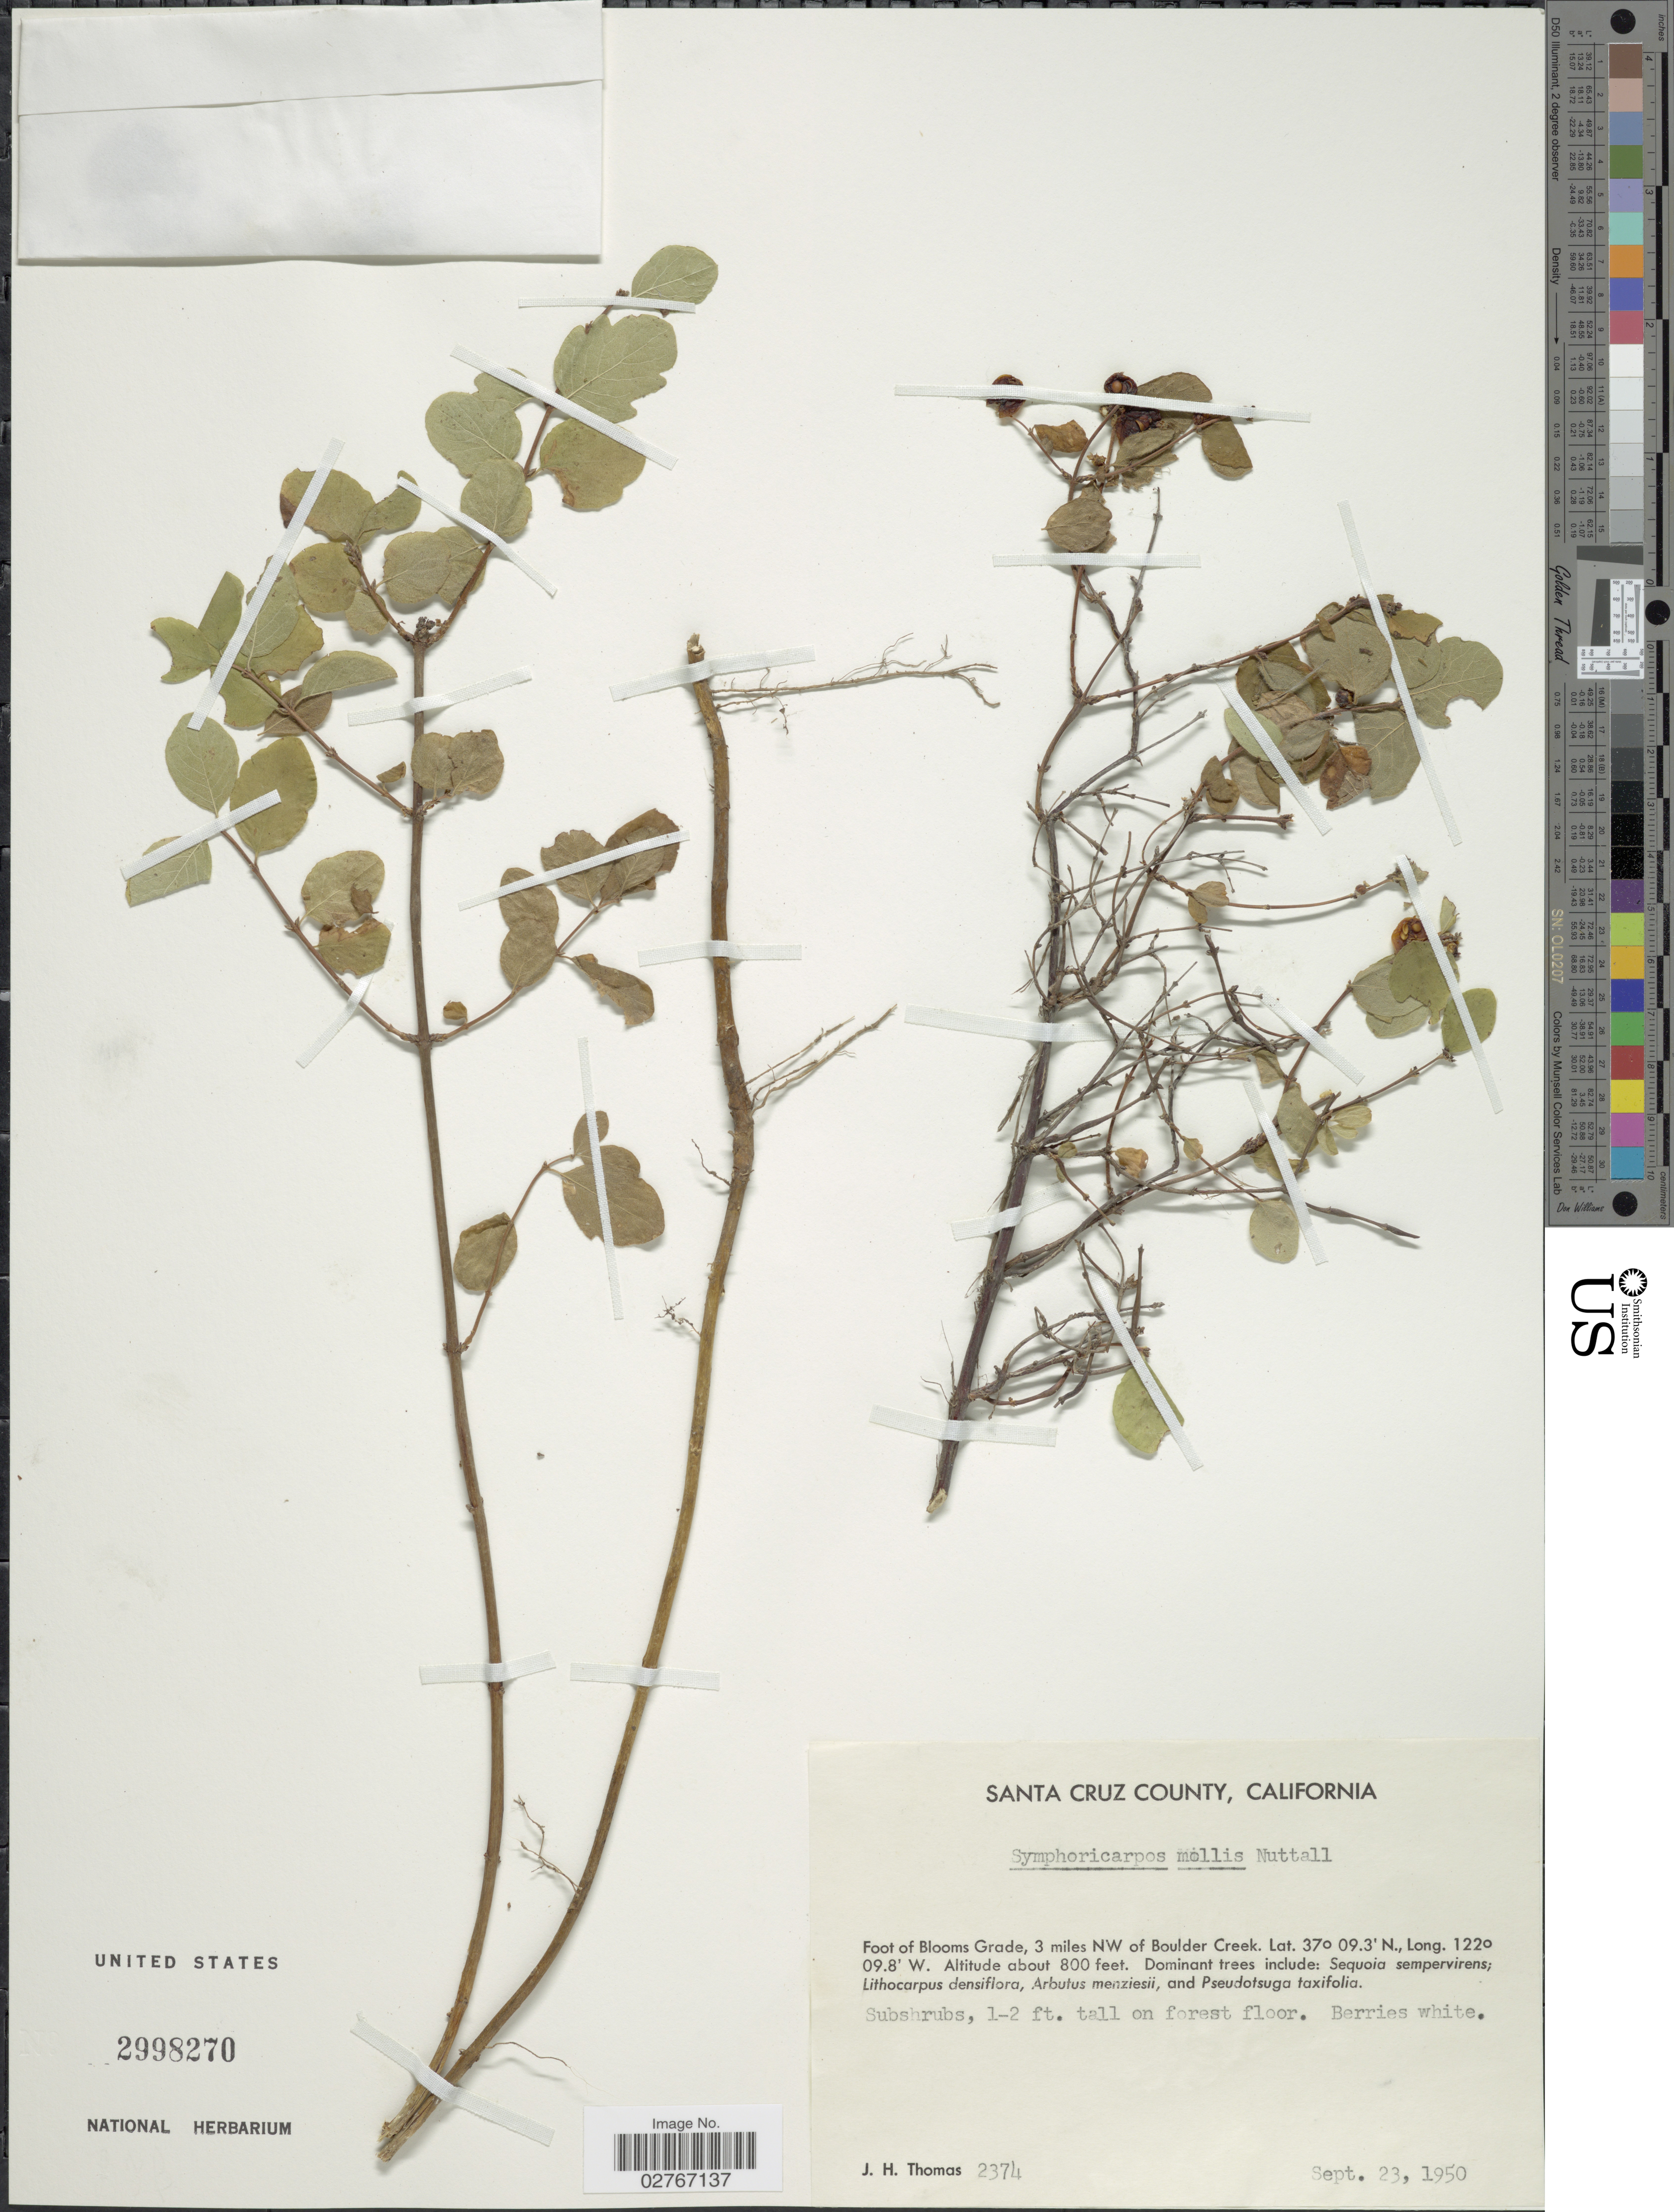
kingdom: Plantae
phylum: Tracheophyta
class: Magnoliopsida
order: Dipsacales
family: Caprifoliaceae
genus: Symphoricarpos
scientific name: Symphoricarpos mollis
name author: Nutt.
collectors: J. H. Thomas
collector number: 2374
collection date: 1950-09-23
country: United States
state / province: California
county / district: Santa Cruz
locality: Santa Cruz County, Foot of Blooms Grade, 3 miles NW of Boulder Creek.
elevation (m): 244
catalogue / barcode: US 2998270